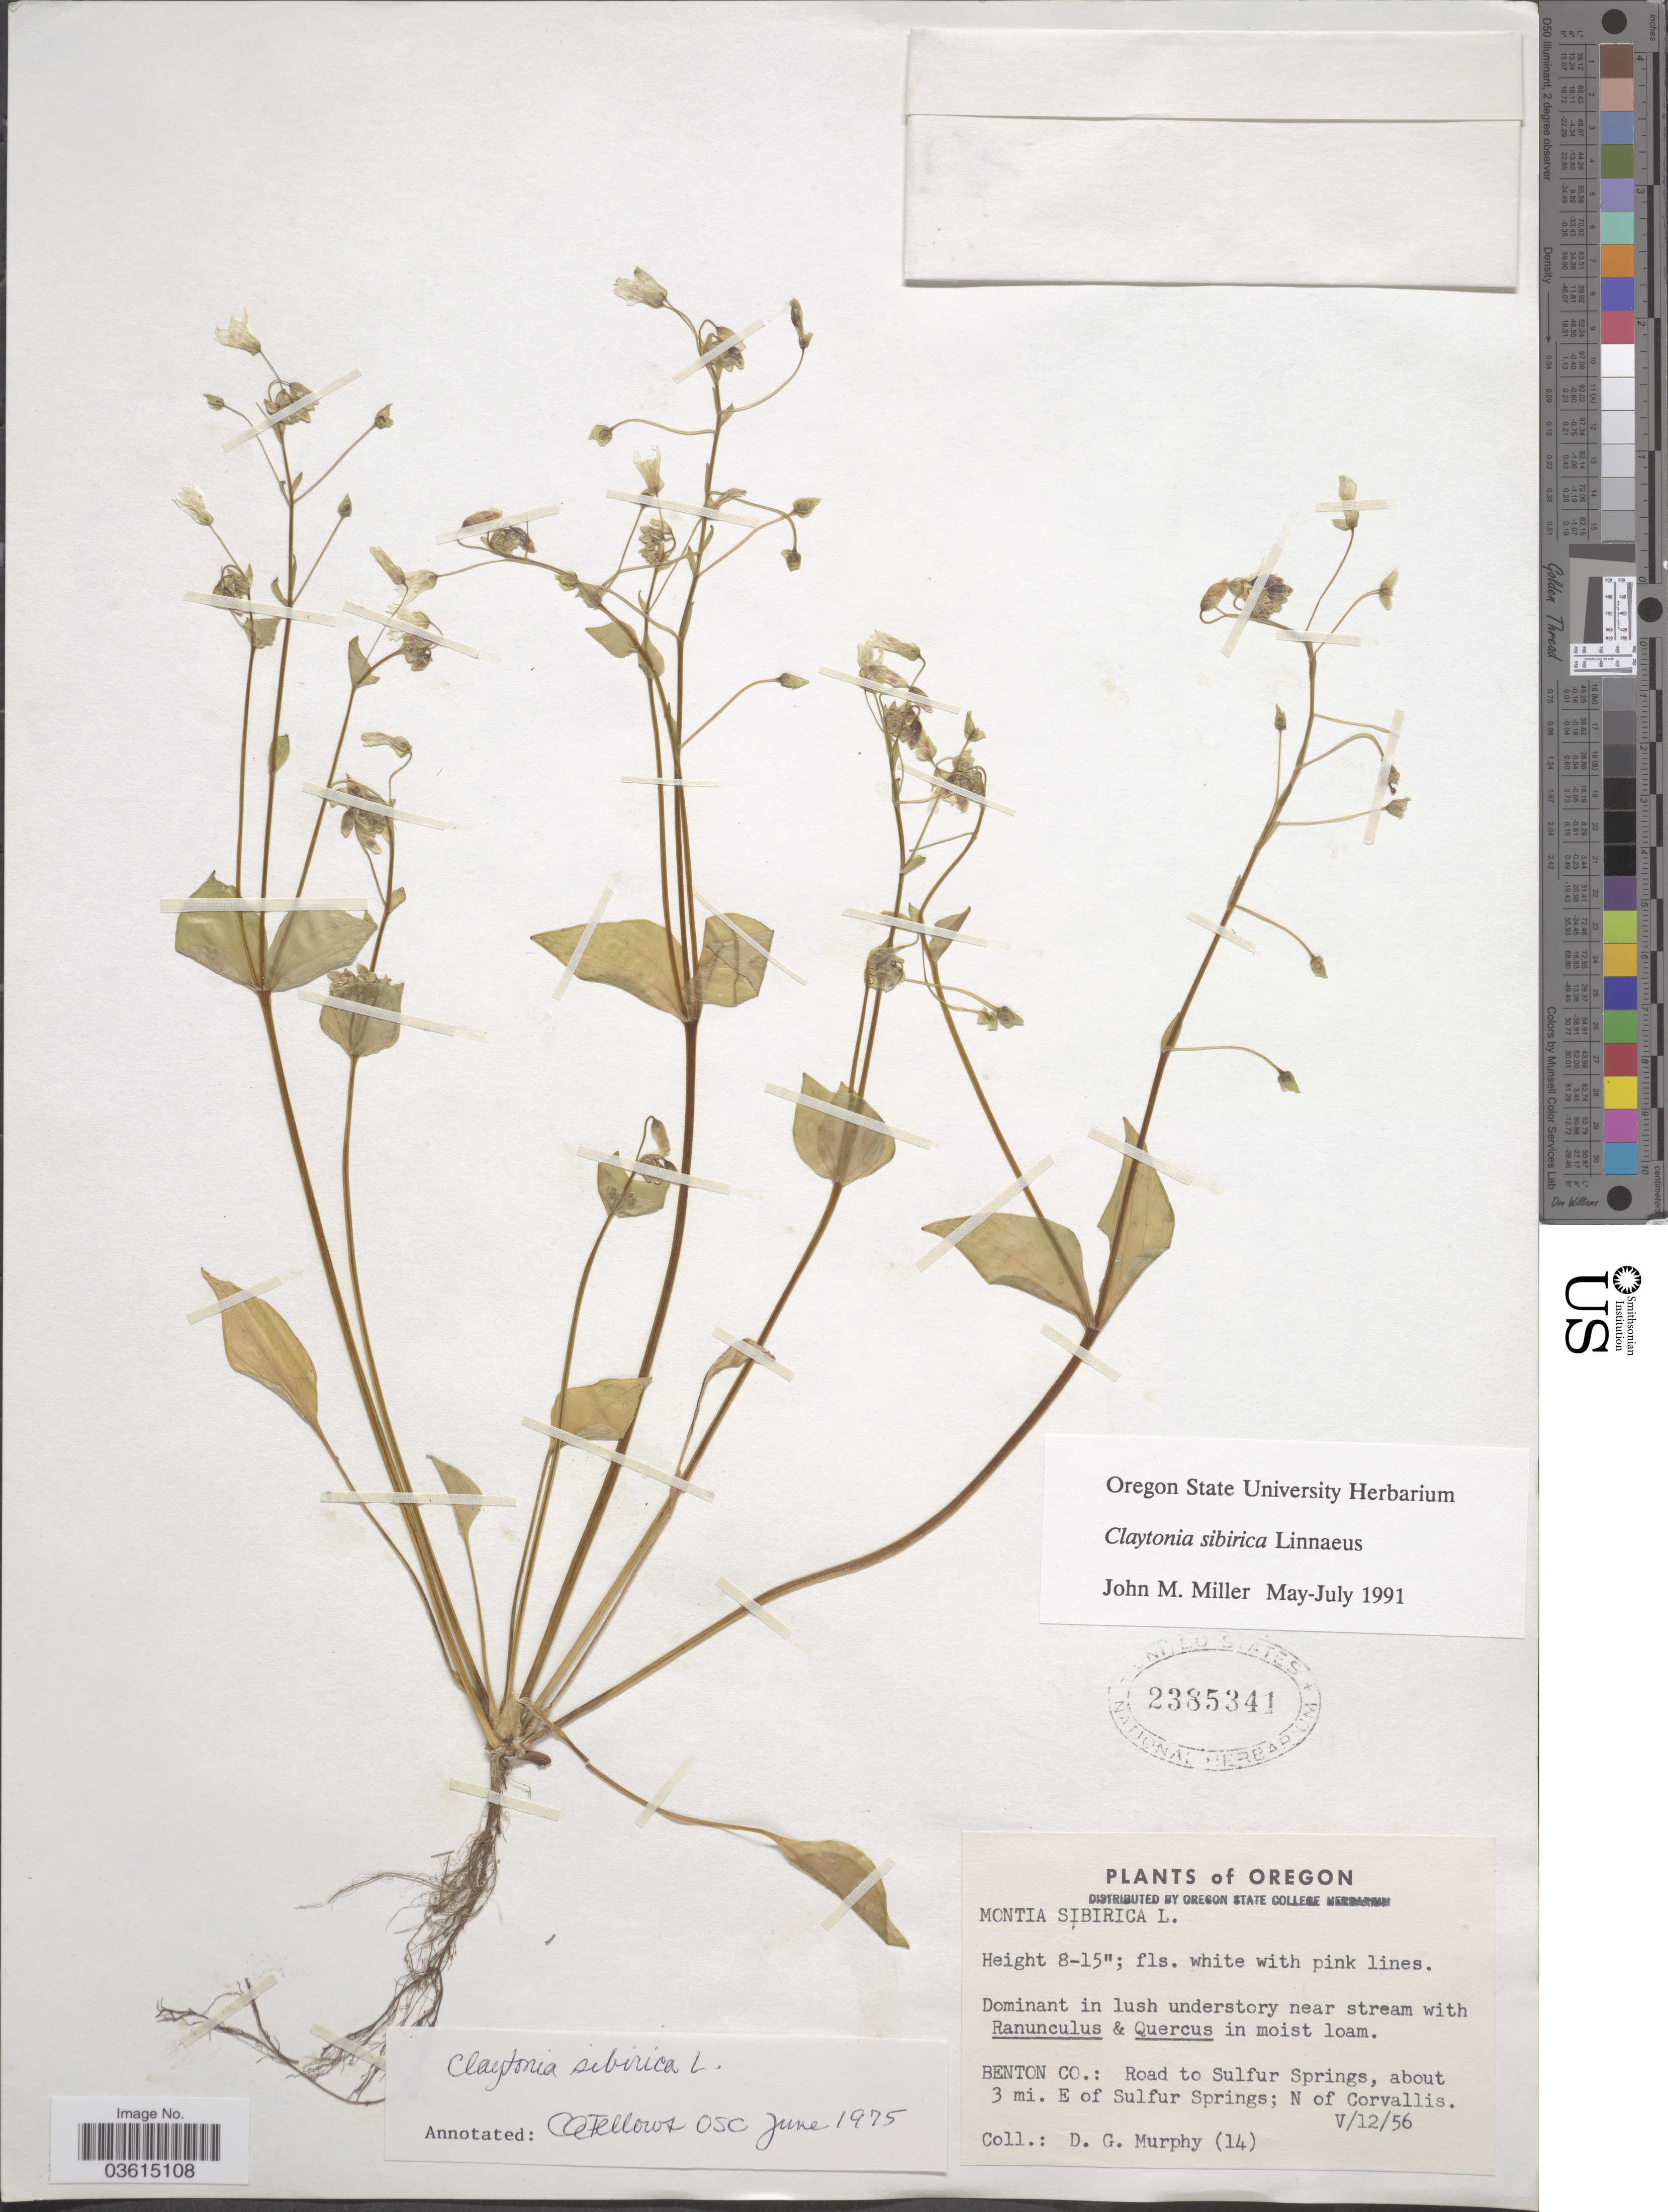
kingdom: Plantae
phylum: Tracheophyta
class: Magnoliopsida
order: Caryophyllales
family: Montiaceae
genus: Claytonia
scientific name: Claytonia sibirica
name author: L.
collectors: D. Murphy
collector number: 14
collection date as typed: Transcribed d/m/y: 12/5/56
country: United States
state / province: Oregon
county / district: Benton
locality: Benton Co.: Road to Sulfur Springs, about 3 mi. E of Sulfur Springs; N of Corvallis.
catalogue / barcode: US 2385341